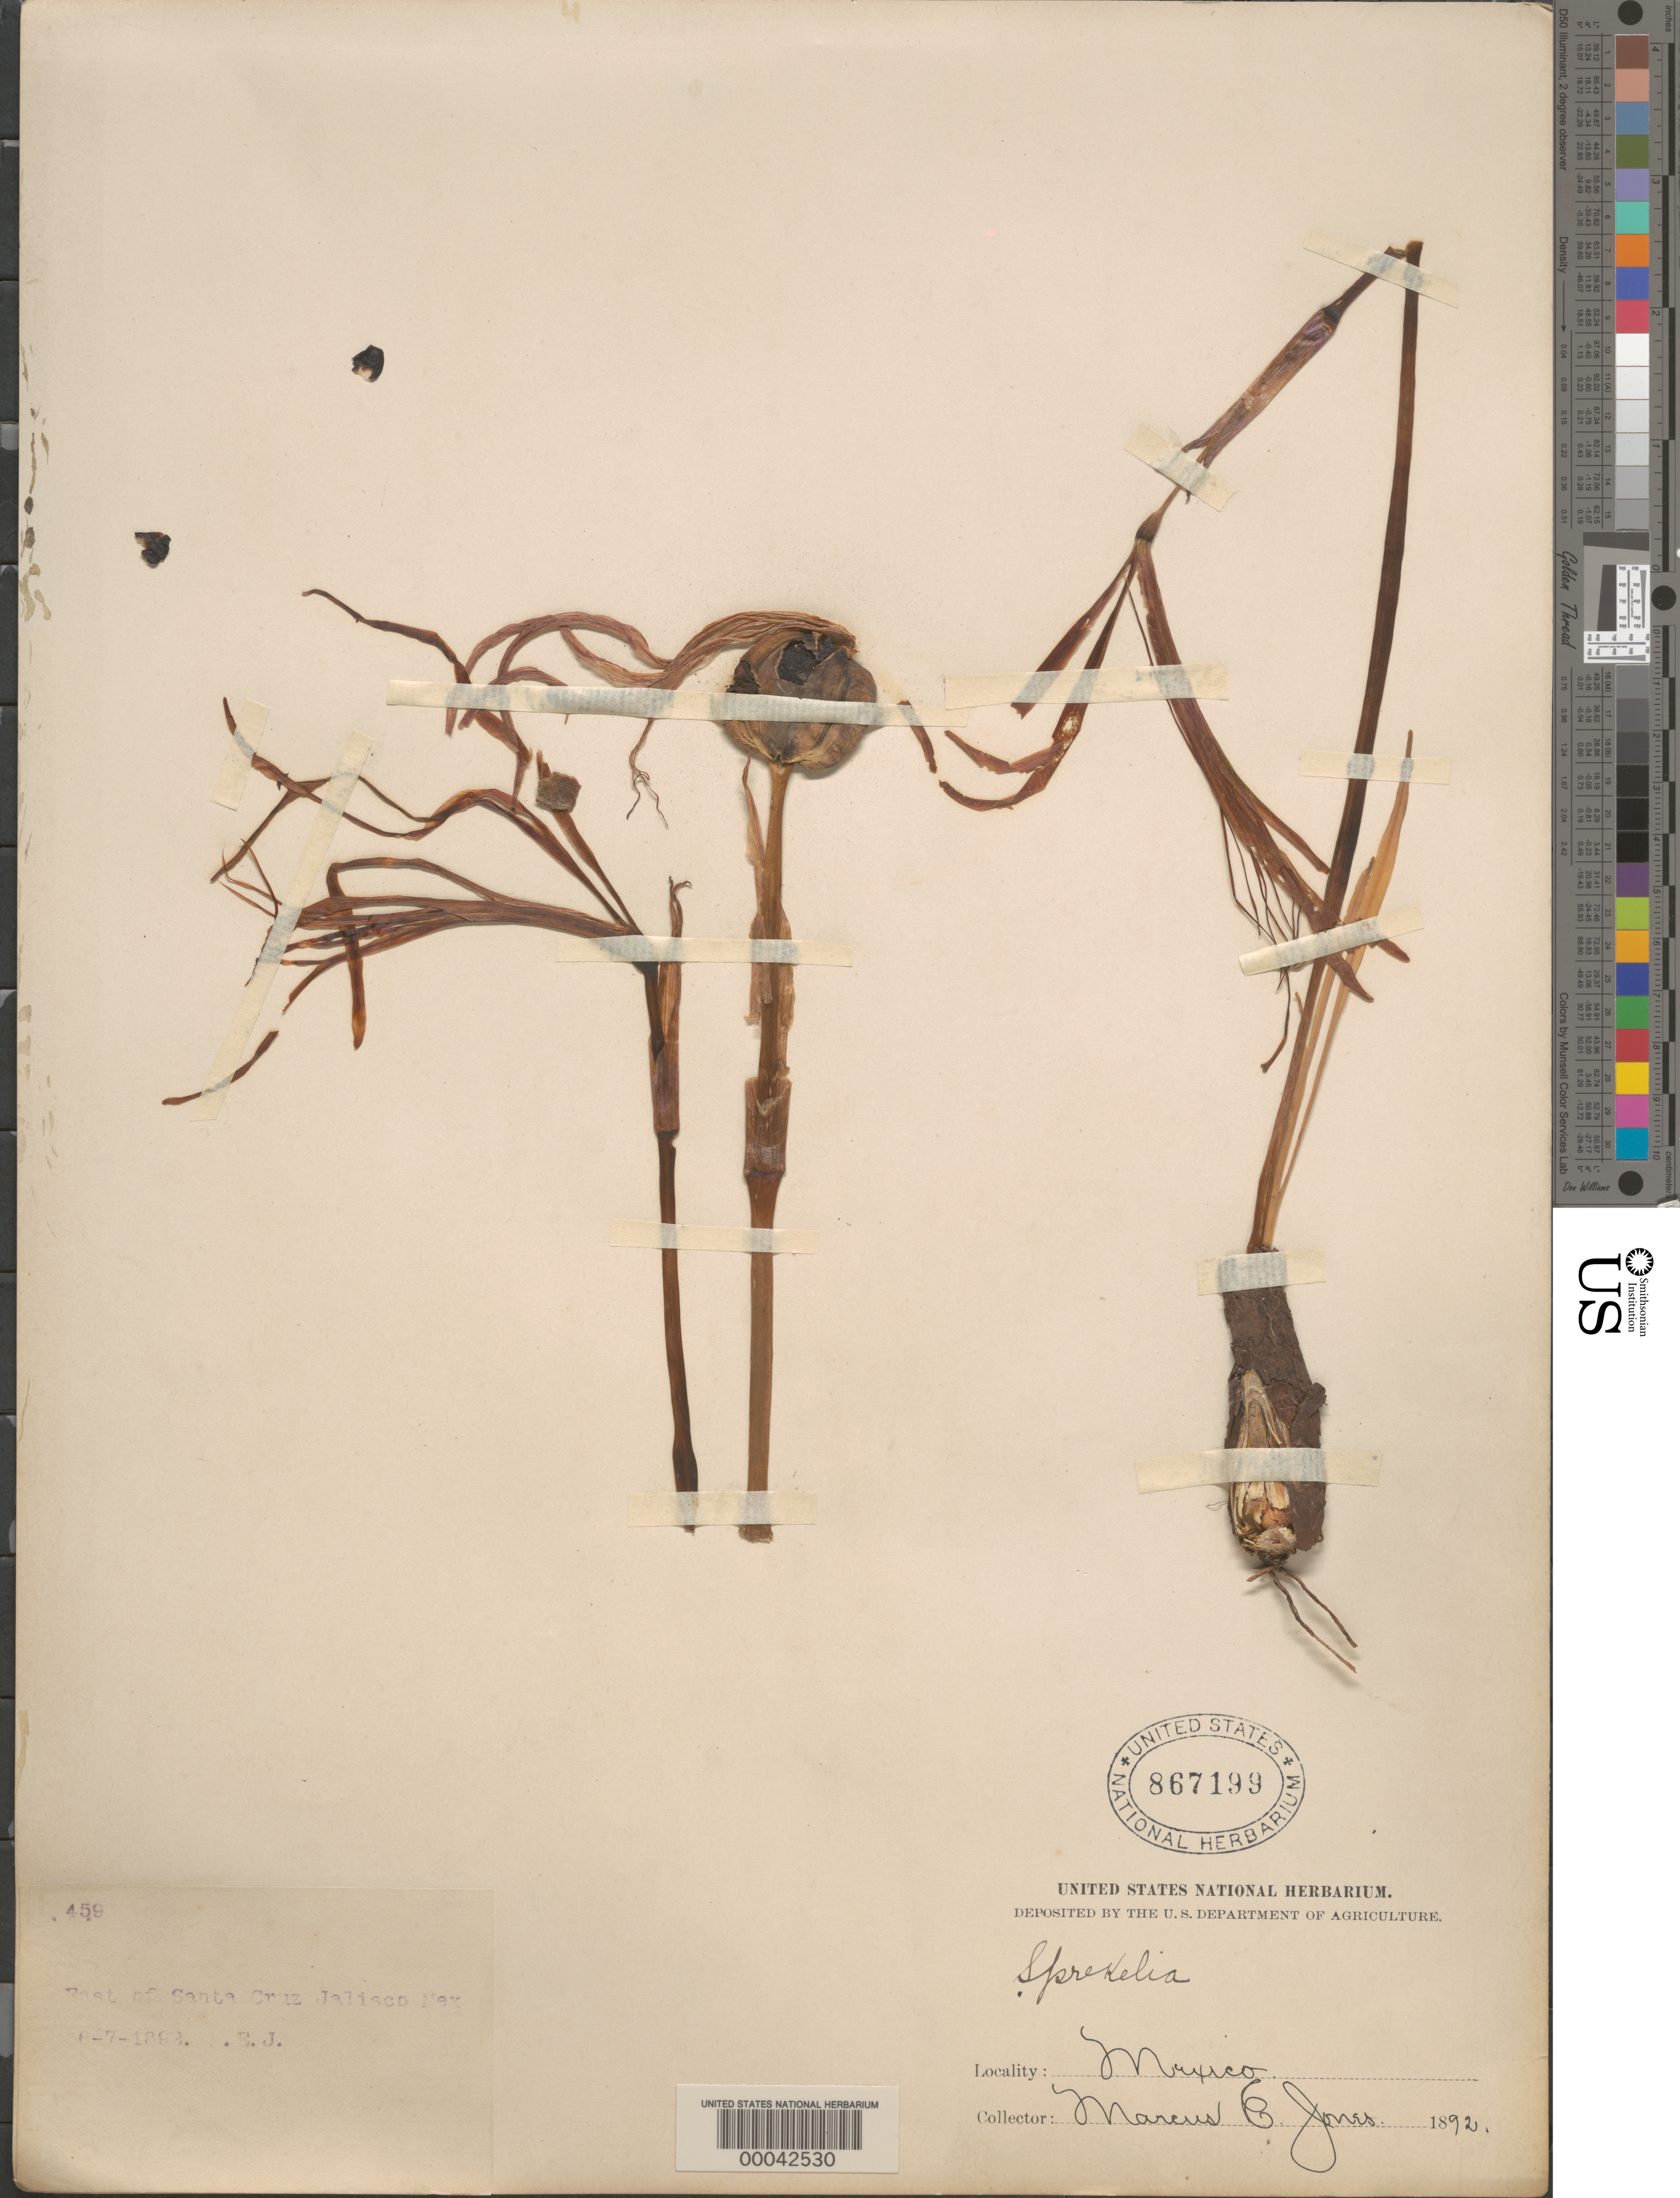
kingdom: Plantae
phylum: Tracheophyta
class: Liliopsida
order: Asparagales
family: Amaryllidaceae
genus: Sprekelia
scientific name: Sprekelia sp.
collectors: M. E. Jones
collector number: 459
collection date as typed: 07 Jun 1892 or 06 Jul 1892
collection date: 1892-06-07 or 1892-07-06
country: Mexico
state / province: Jalisco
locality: E of Santa Cruz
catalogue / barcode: US 867199